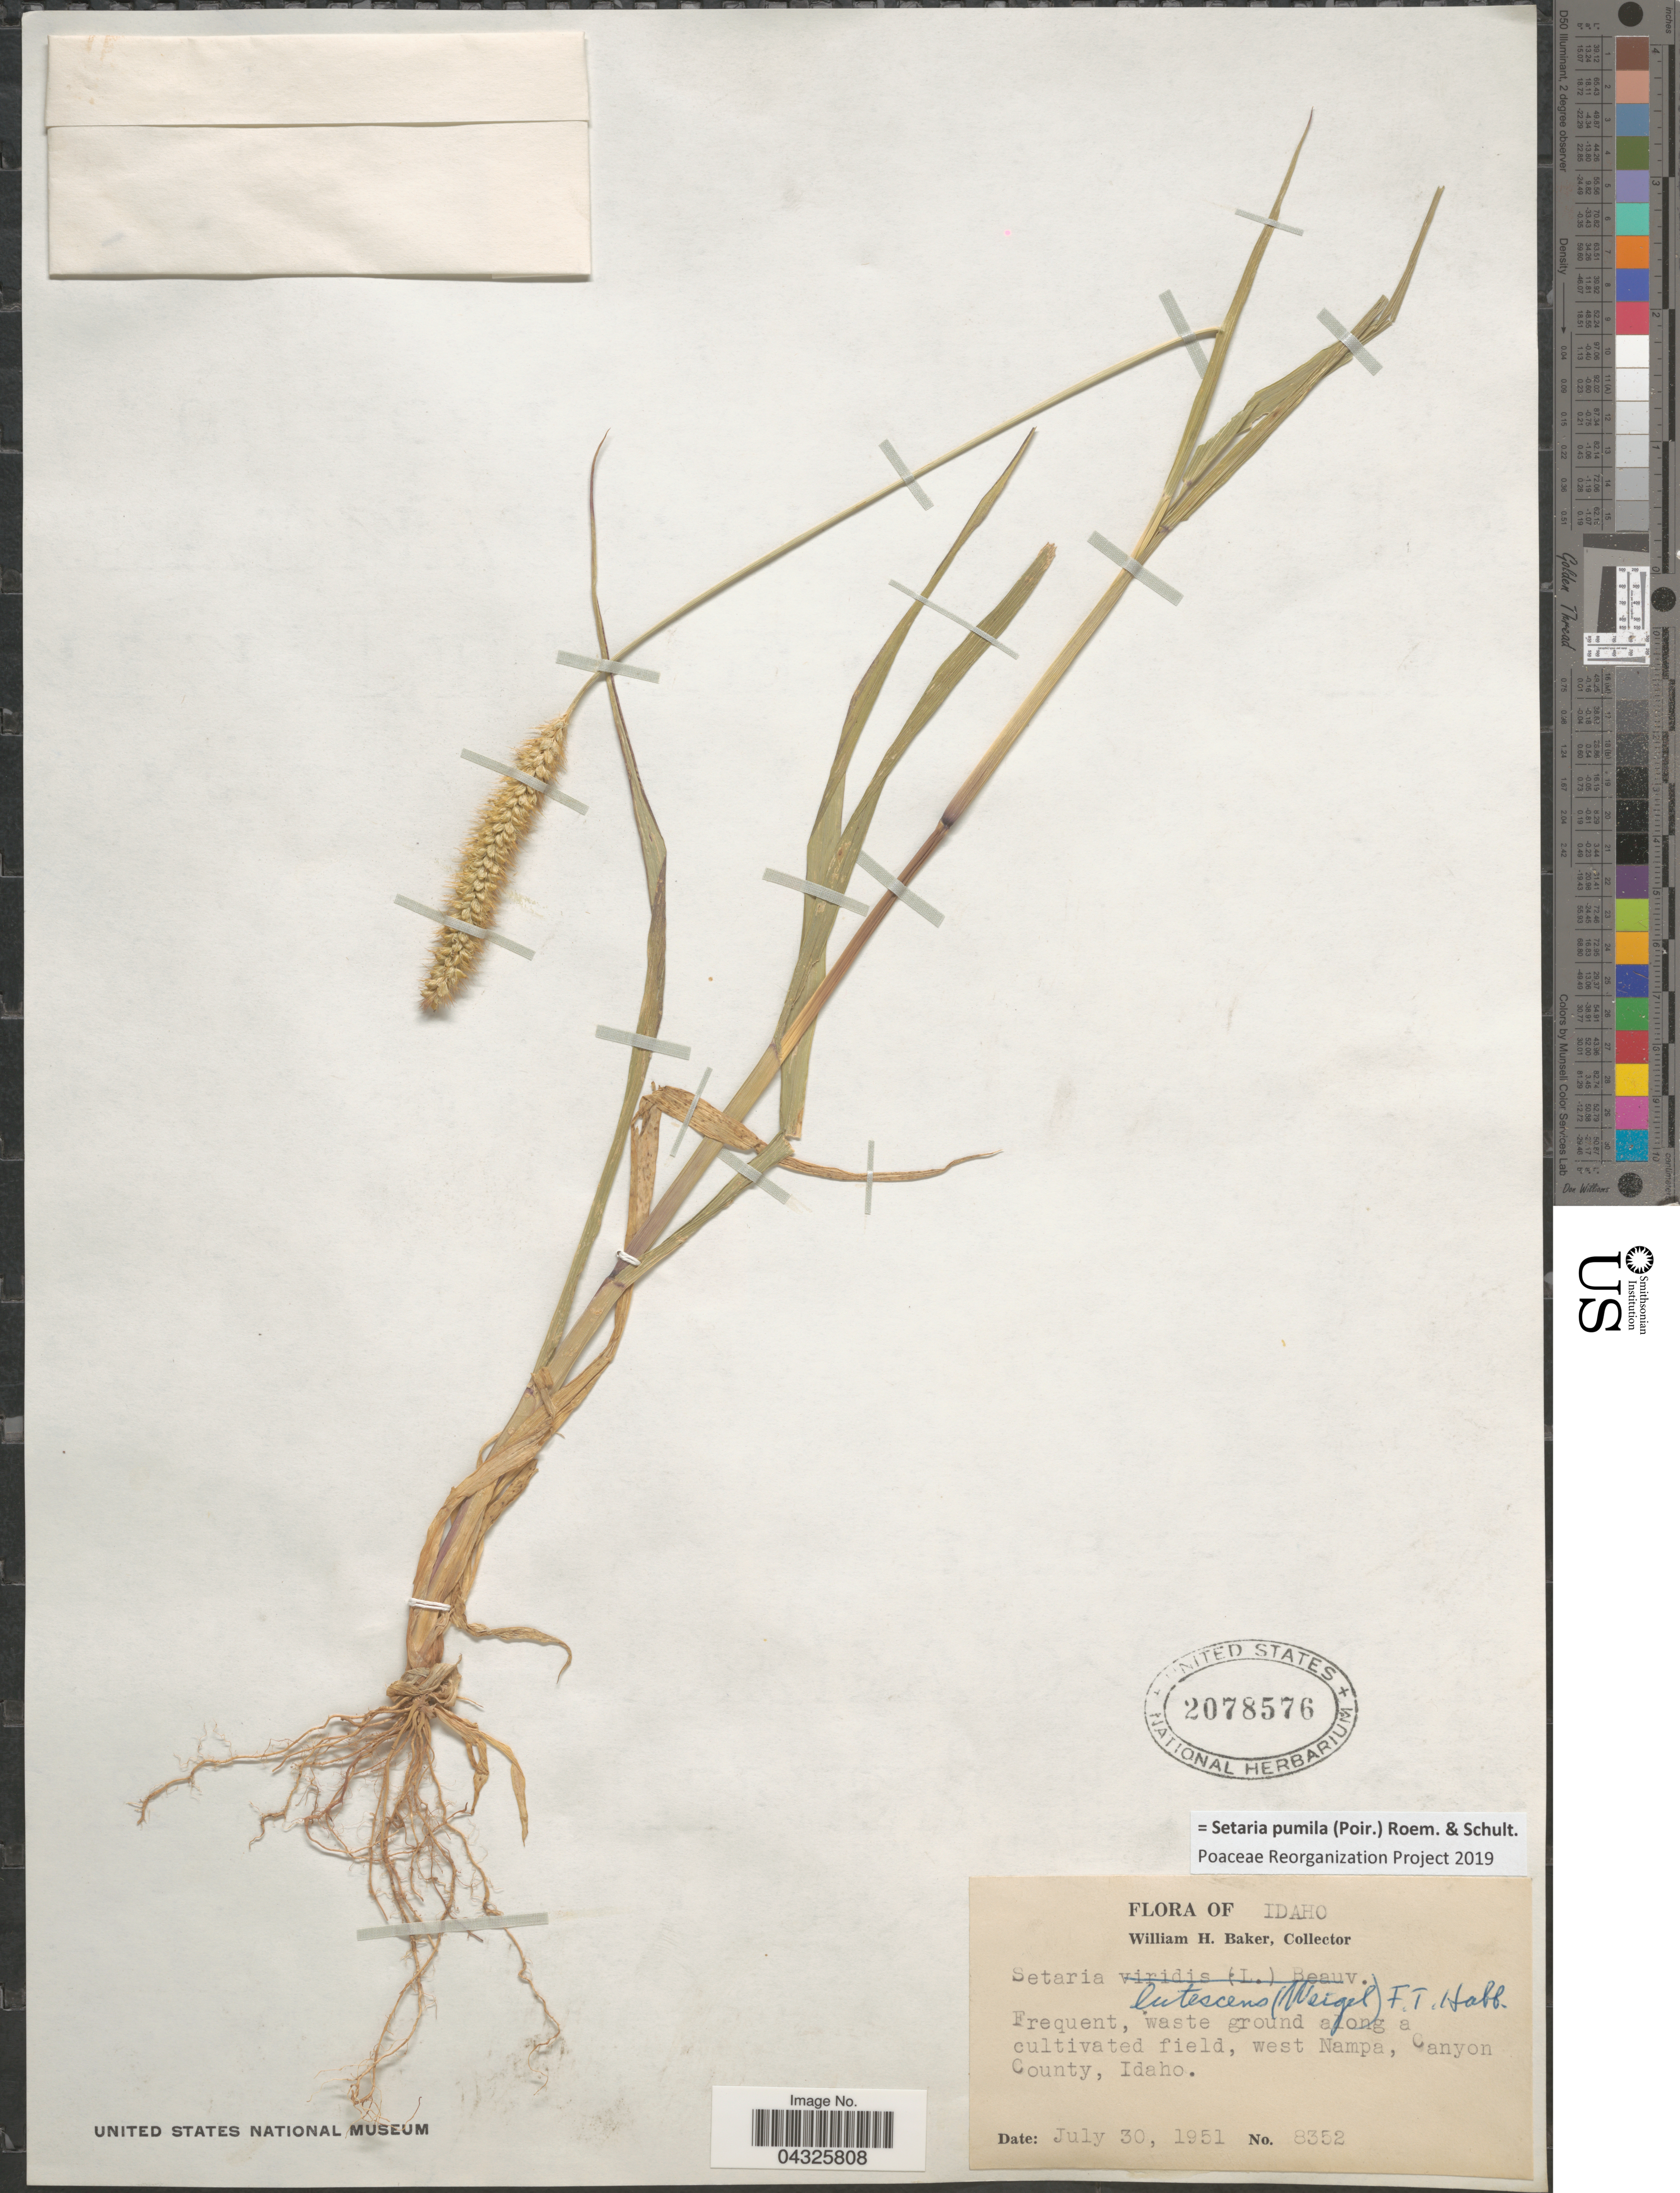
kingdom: Plantae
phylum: Tracheophyta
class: Liliopsida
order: Poales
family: Poaceae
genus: Setaria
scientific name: Setaria pumila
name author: (Poir.) Roem. & Schult.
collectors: W. H. Baker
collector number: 8352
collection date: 1951-07-30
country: United States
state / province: Idaho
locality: West Nampa, Canyon County.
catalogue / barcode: US 2078576